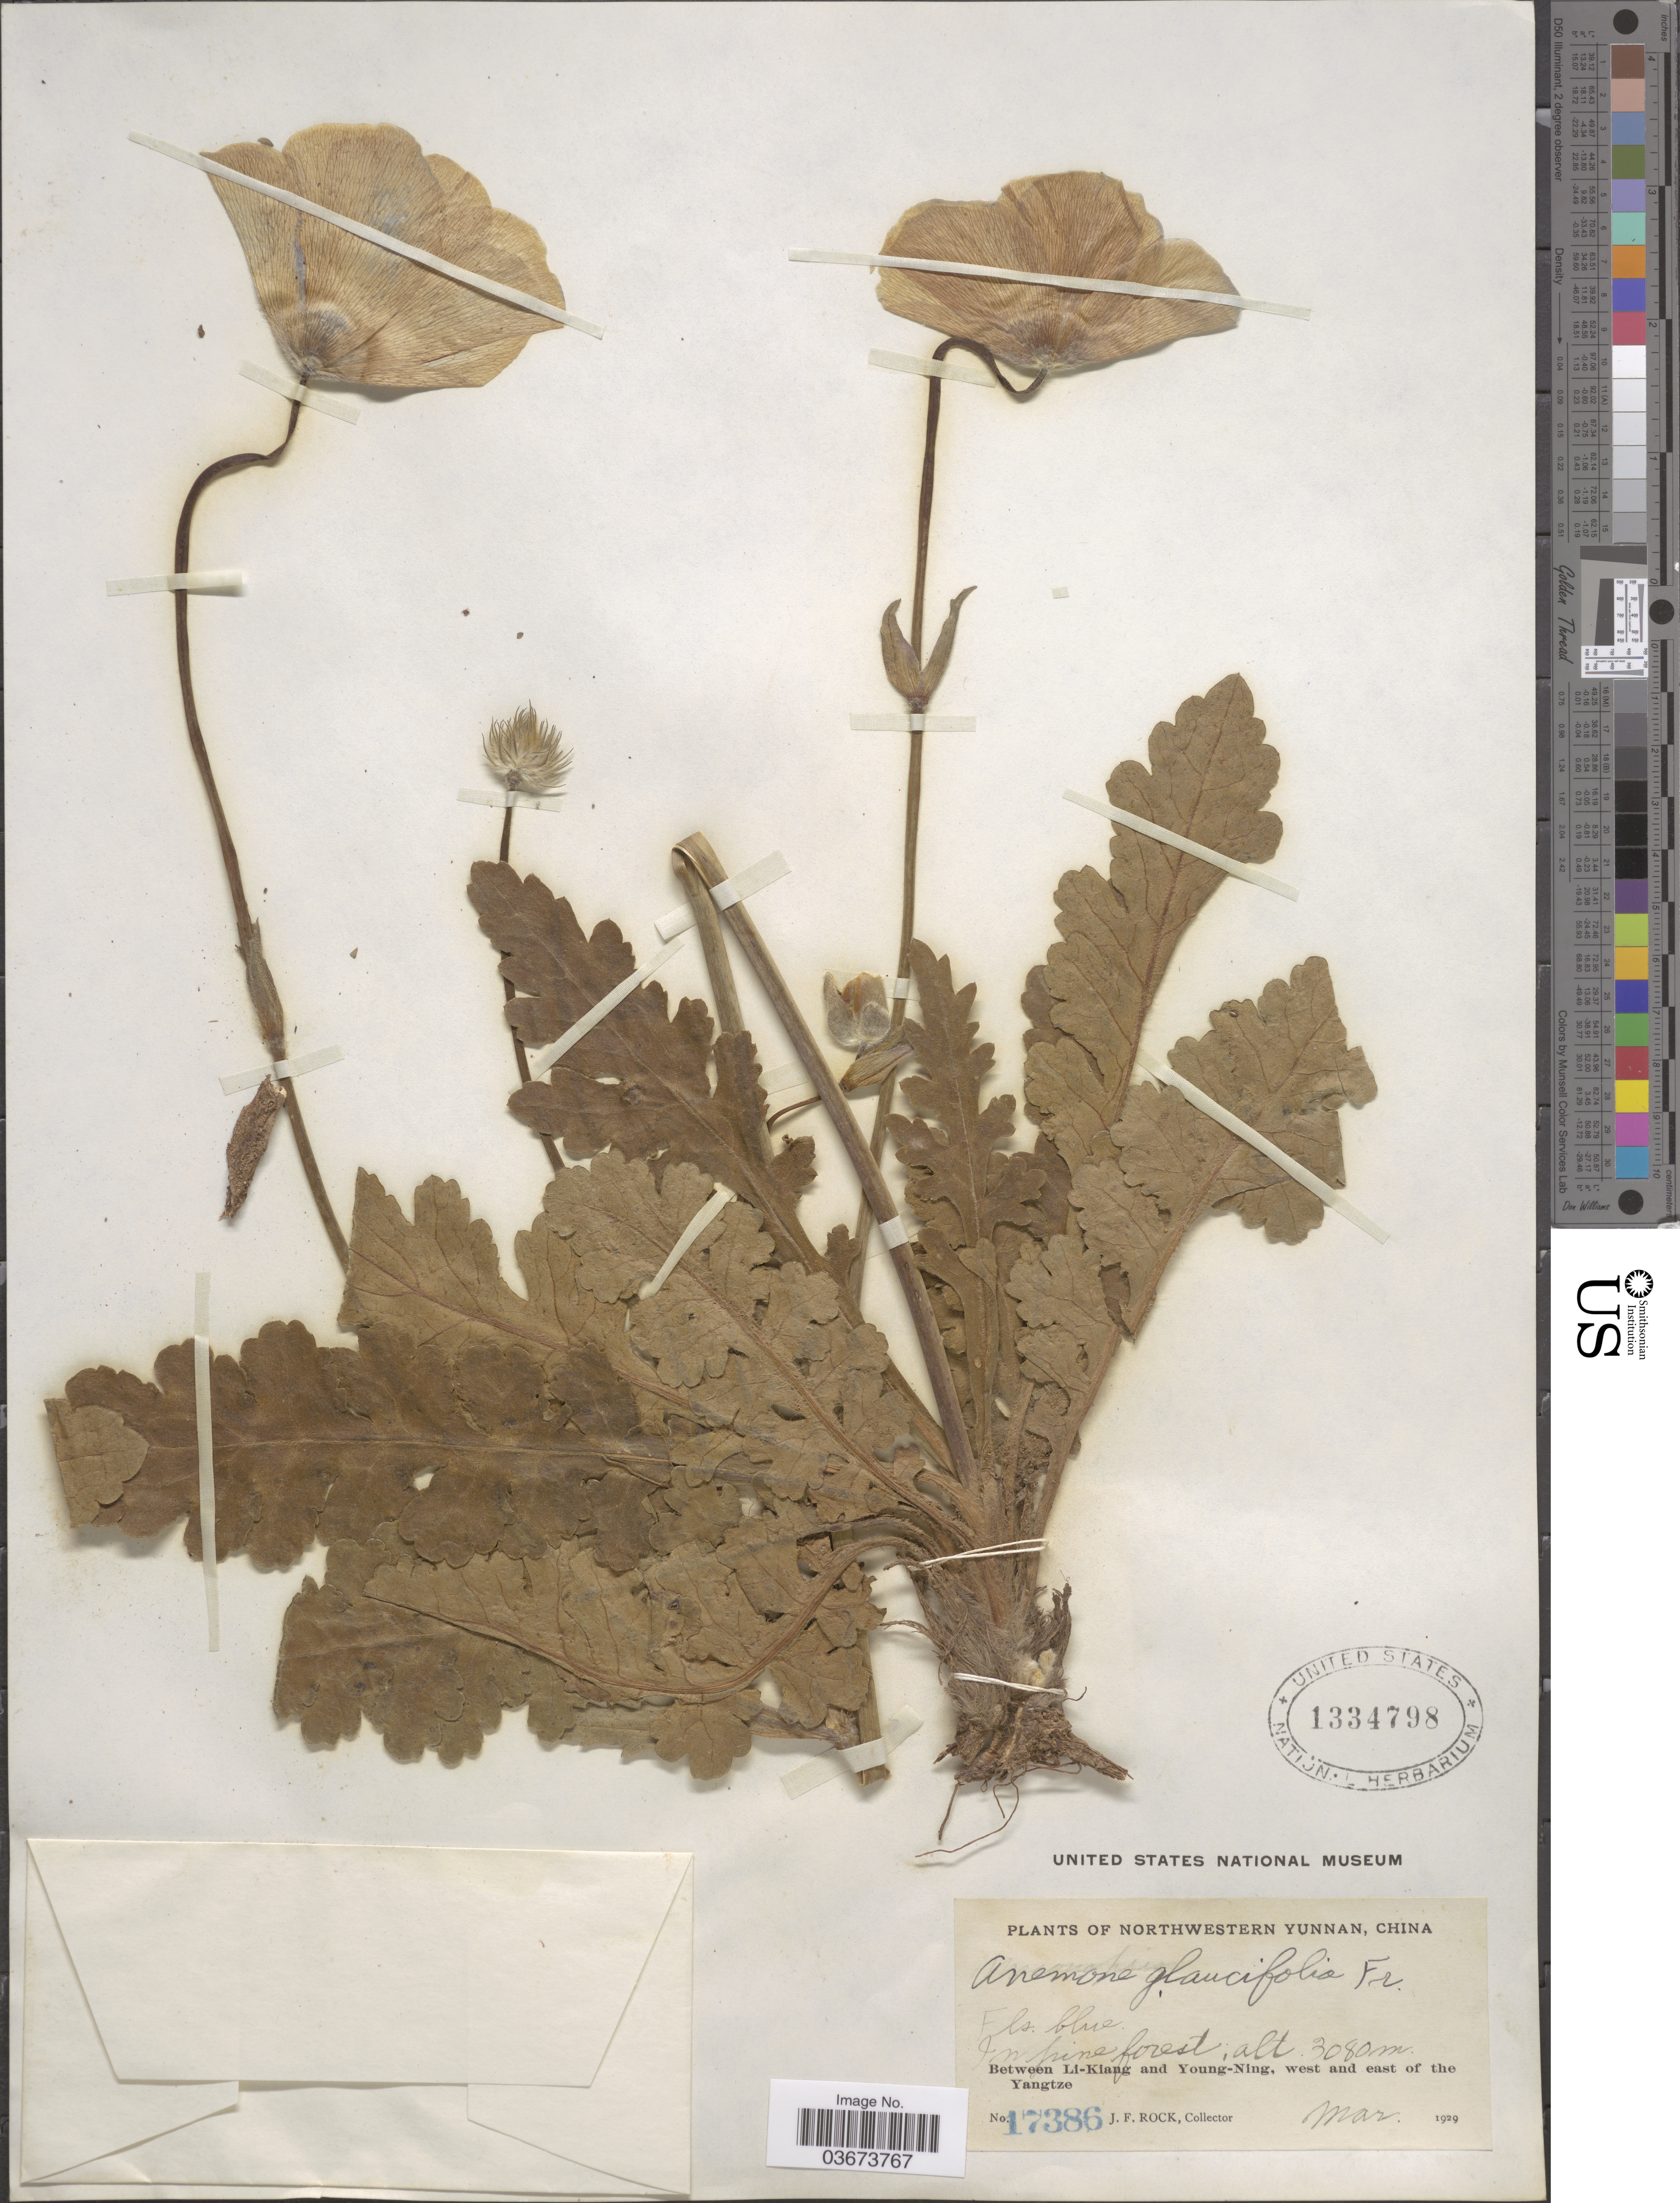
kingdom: Plantae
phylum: Tracheophyta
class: Magnoliopsida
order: Ranunculales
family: Ranunculaceae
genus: Anemoclema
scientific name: Anemoclema glaucifolium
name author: (Franch.) W.T. Wang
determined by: Strong, M. T., (US), Smithsonian Institution - National Museum of Natural History (UNITED STATES)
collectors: J. Rock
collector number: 17386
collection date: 1929-03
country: China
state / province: Yunnan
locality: Northwestern Yunnan. Between Li-Kiang and Young-Ning, west and east of the Yangtze.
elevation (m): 3080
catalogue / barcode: US 1334798